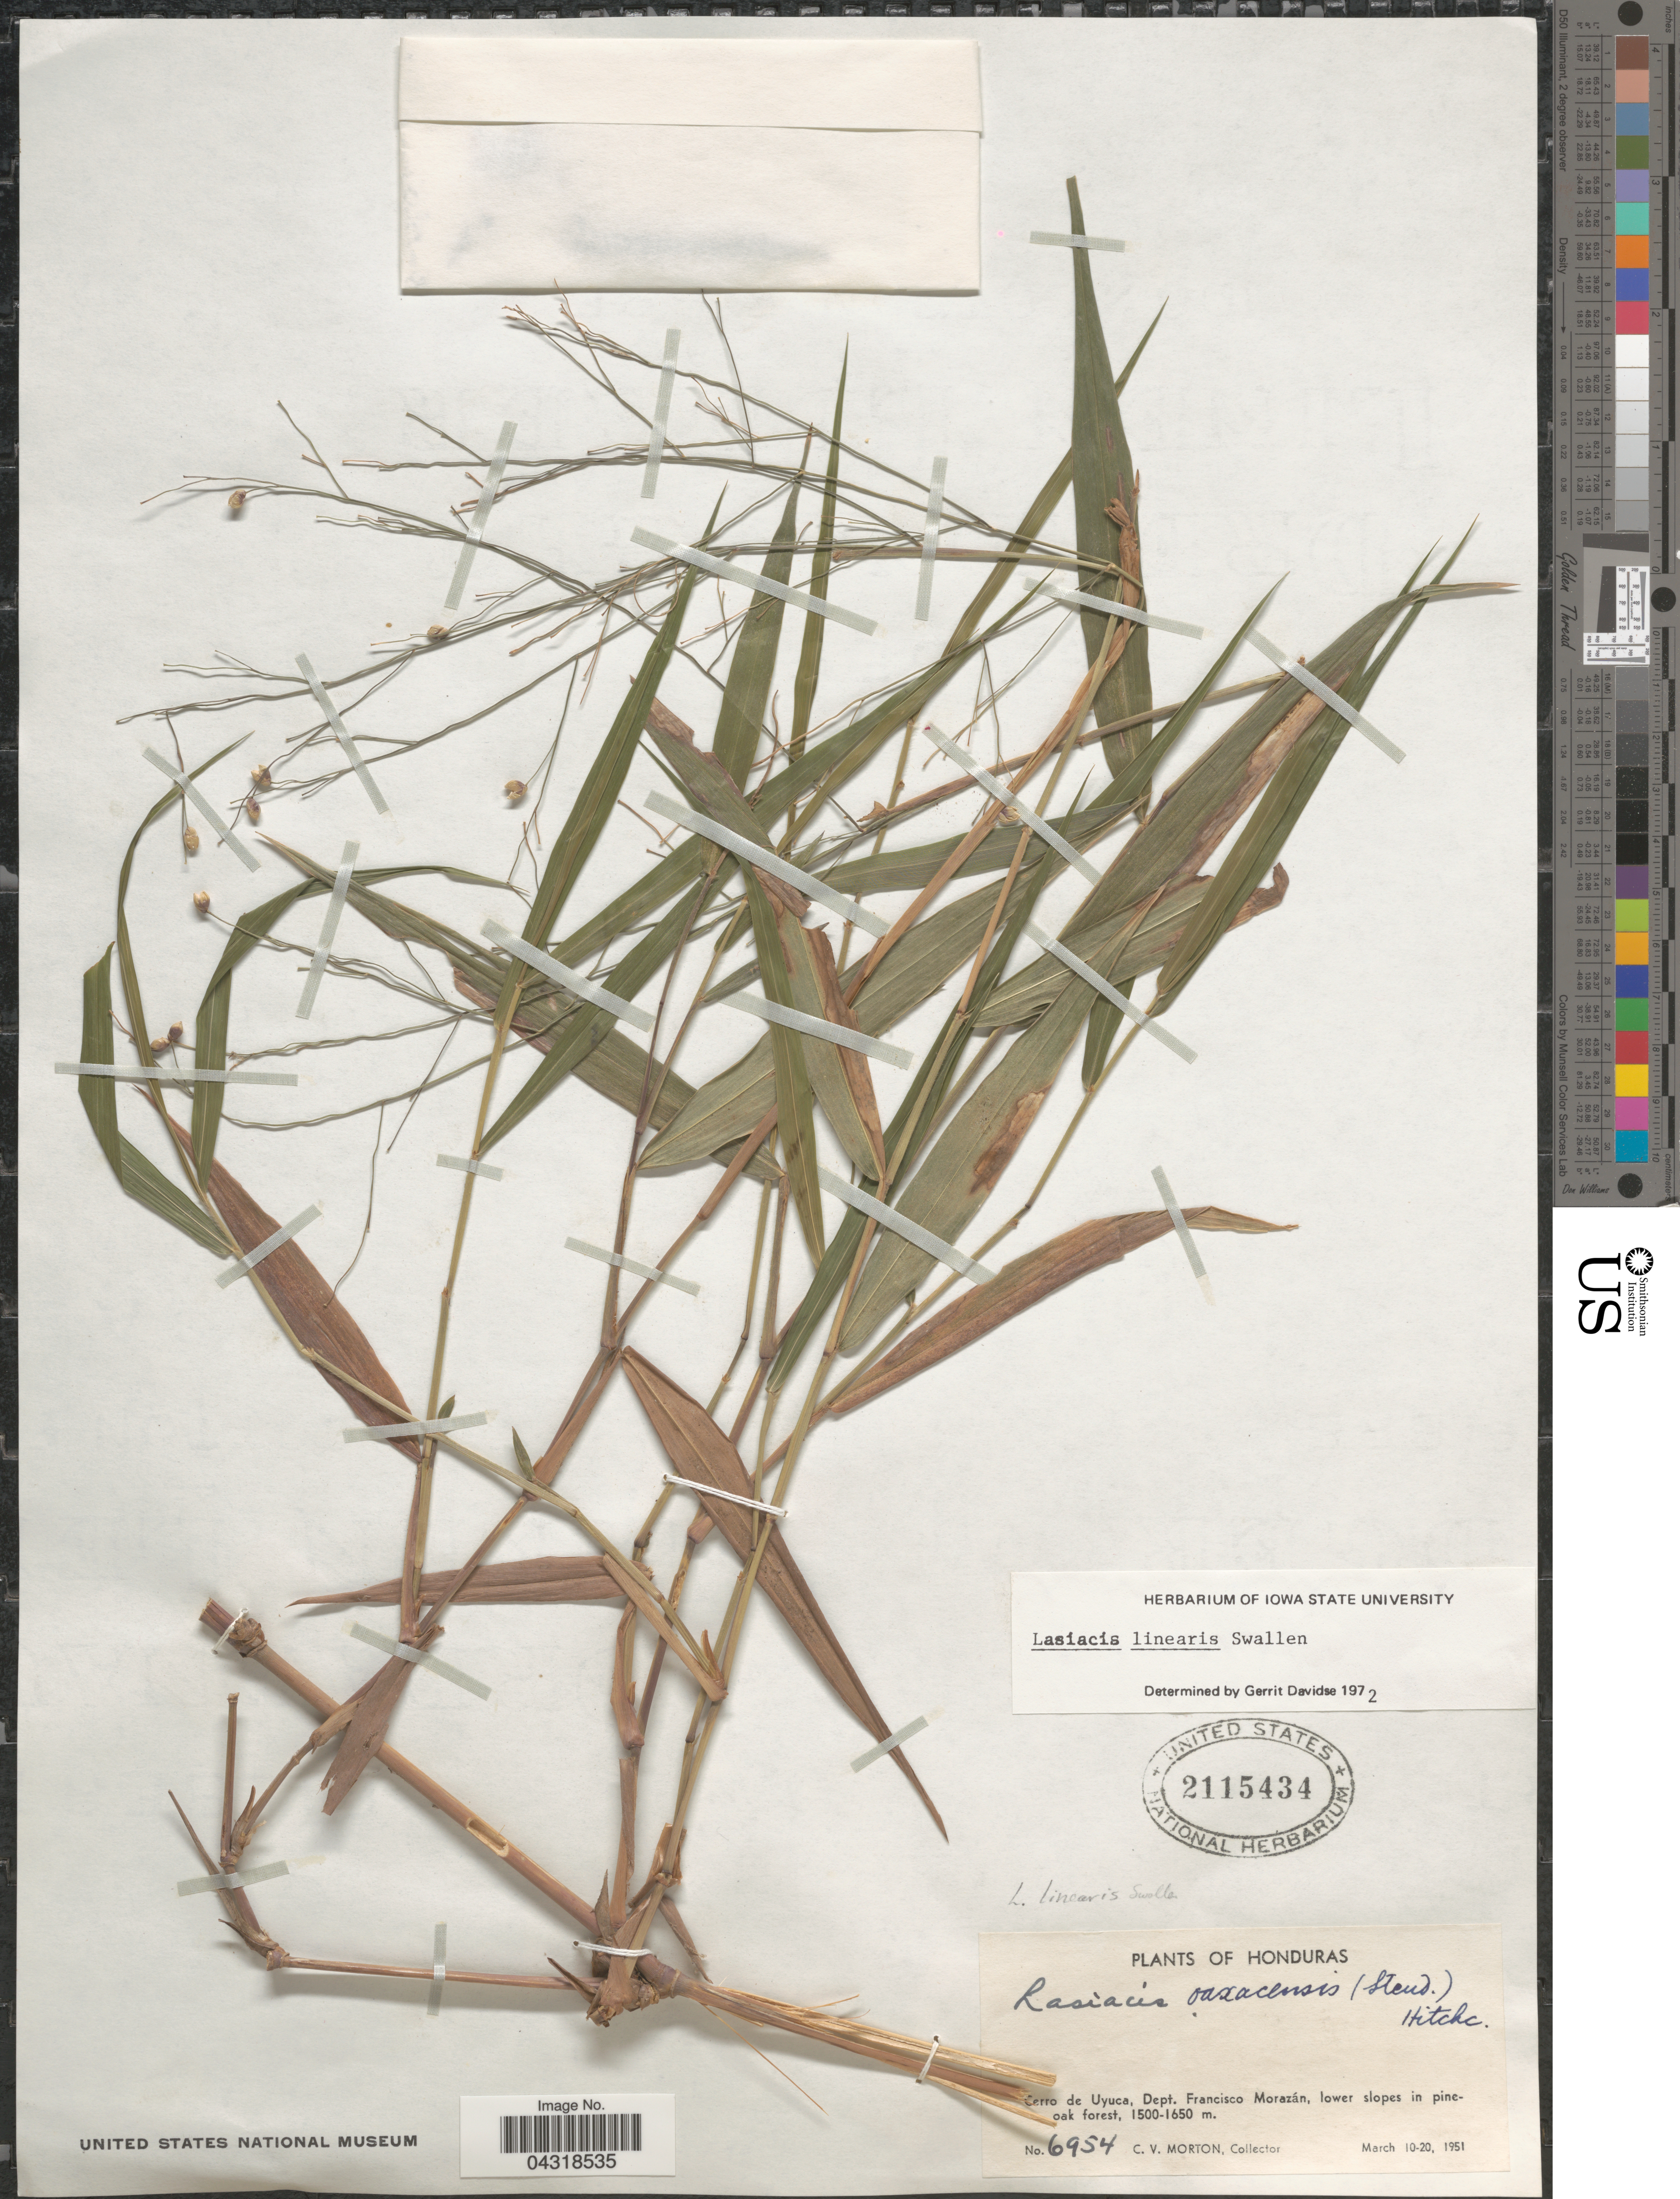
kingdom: Plantae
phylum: Tracheophyta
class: Liliopsida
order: Poales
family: Poaceae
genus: Lasiacis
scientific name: Lasiacis linearis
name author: Swallen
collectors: C. V. Morton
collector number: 6954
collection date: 1951-03-10/1951-03-20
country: Honduras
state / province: Fco. Morazán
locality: Cerro de Uyuca, Dept. Francisco Morazán, lower slopes in pineoak forest.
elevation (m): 1500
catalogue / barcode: US 2115434